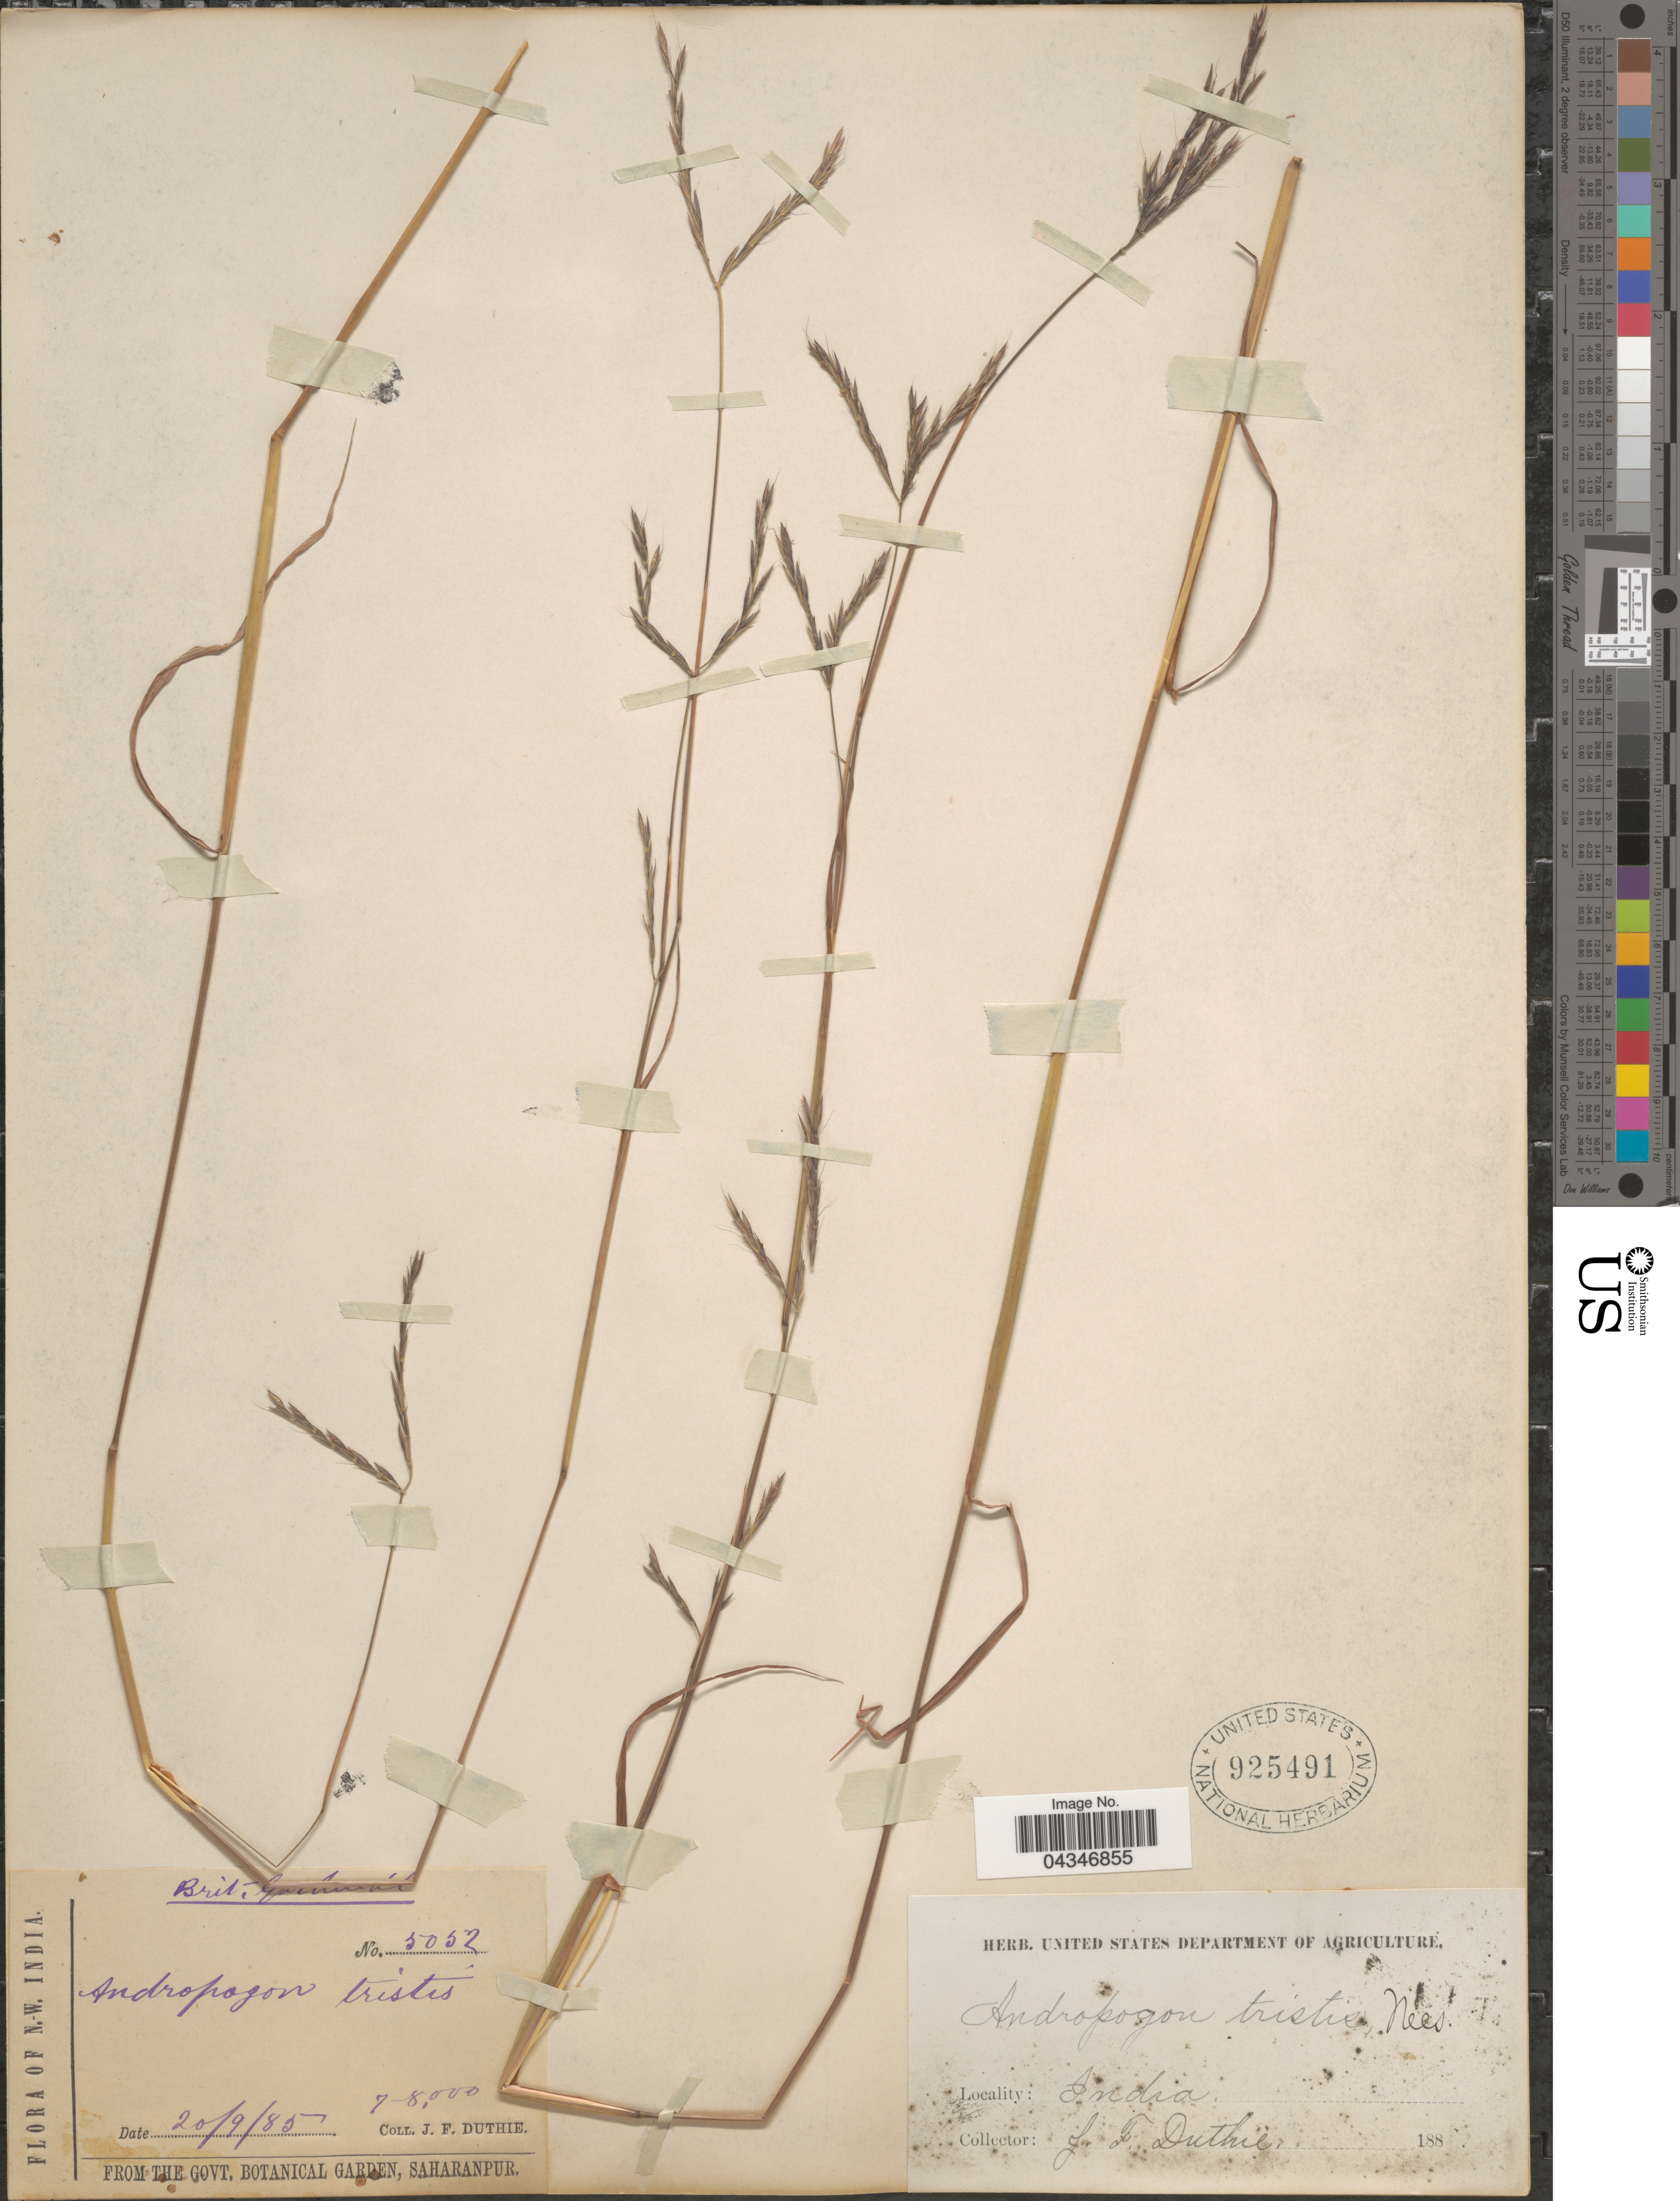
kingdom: Plantae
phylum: Tracheophyta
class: Liliopsida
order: Poales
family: Poaceae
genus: Andropogon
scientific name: Andropogon munroi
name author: C.B. Clarke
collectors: J. F. Duthie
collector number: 5052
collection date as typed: Transcribed d/m/y: 20/9/85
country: India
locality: Brit. Garhwál. N.-W. India.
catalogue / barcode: US 925491